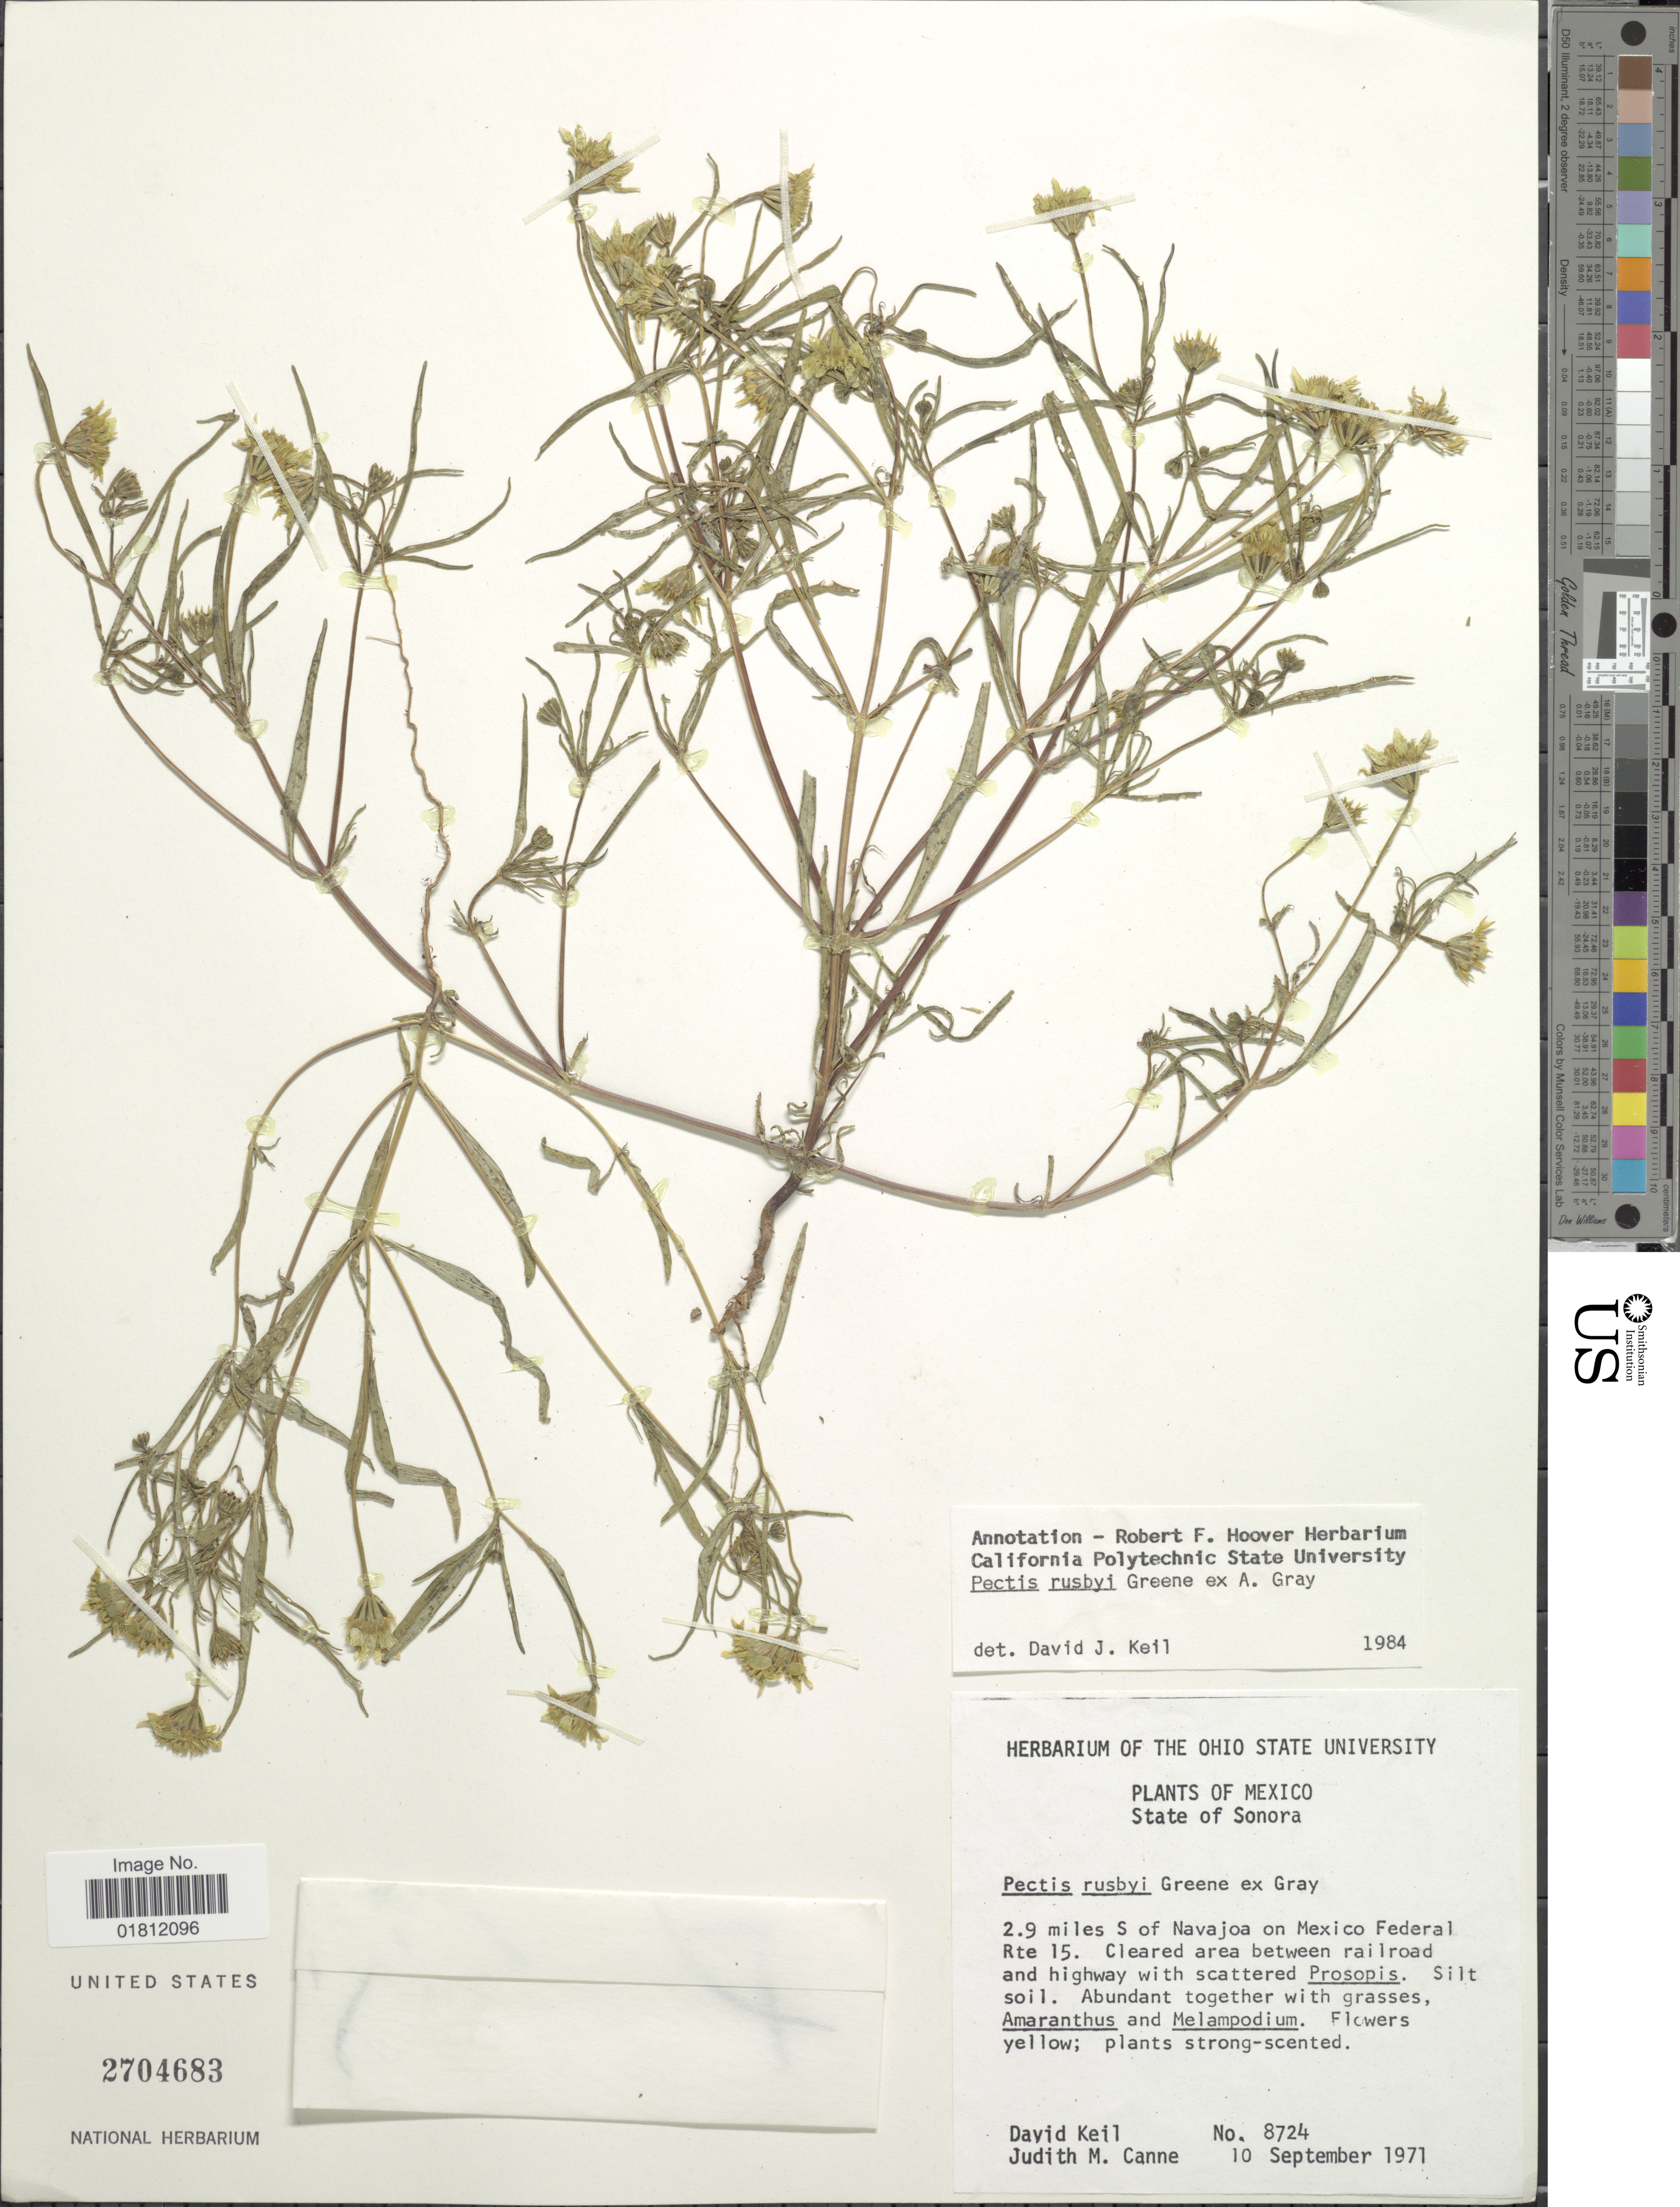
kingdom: Plantae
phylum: Tracheophyta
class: Magnoliopsida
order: Asterales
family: Asteraceae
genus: Pectis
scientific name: Pectis rusbyi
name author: Greene ex A. Gray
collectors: D. J. Keil & J. M. Canne-Hilliker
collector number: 8724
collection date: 1971-09-10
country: Mexico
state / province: Sonora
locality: State of Sonora. 2.9 miles of Navajoa on Mexico Federal Rte 15.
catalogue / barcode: US 2704683